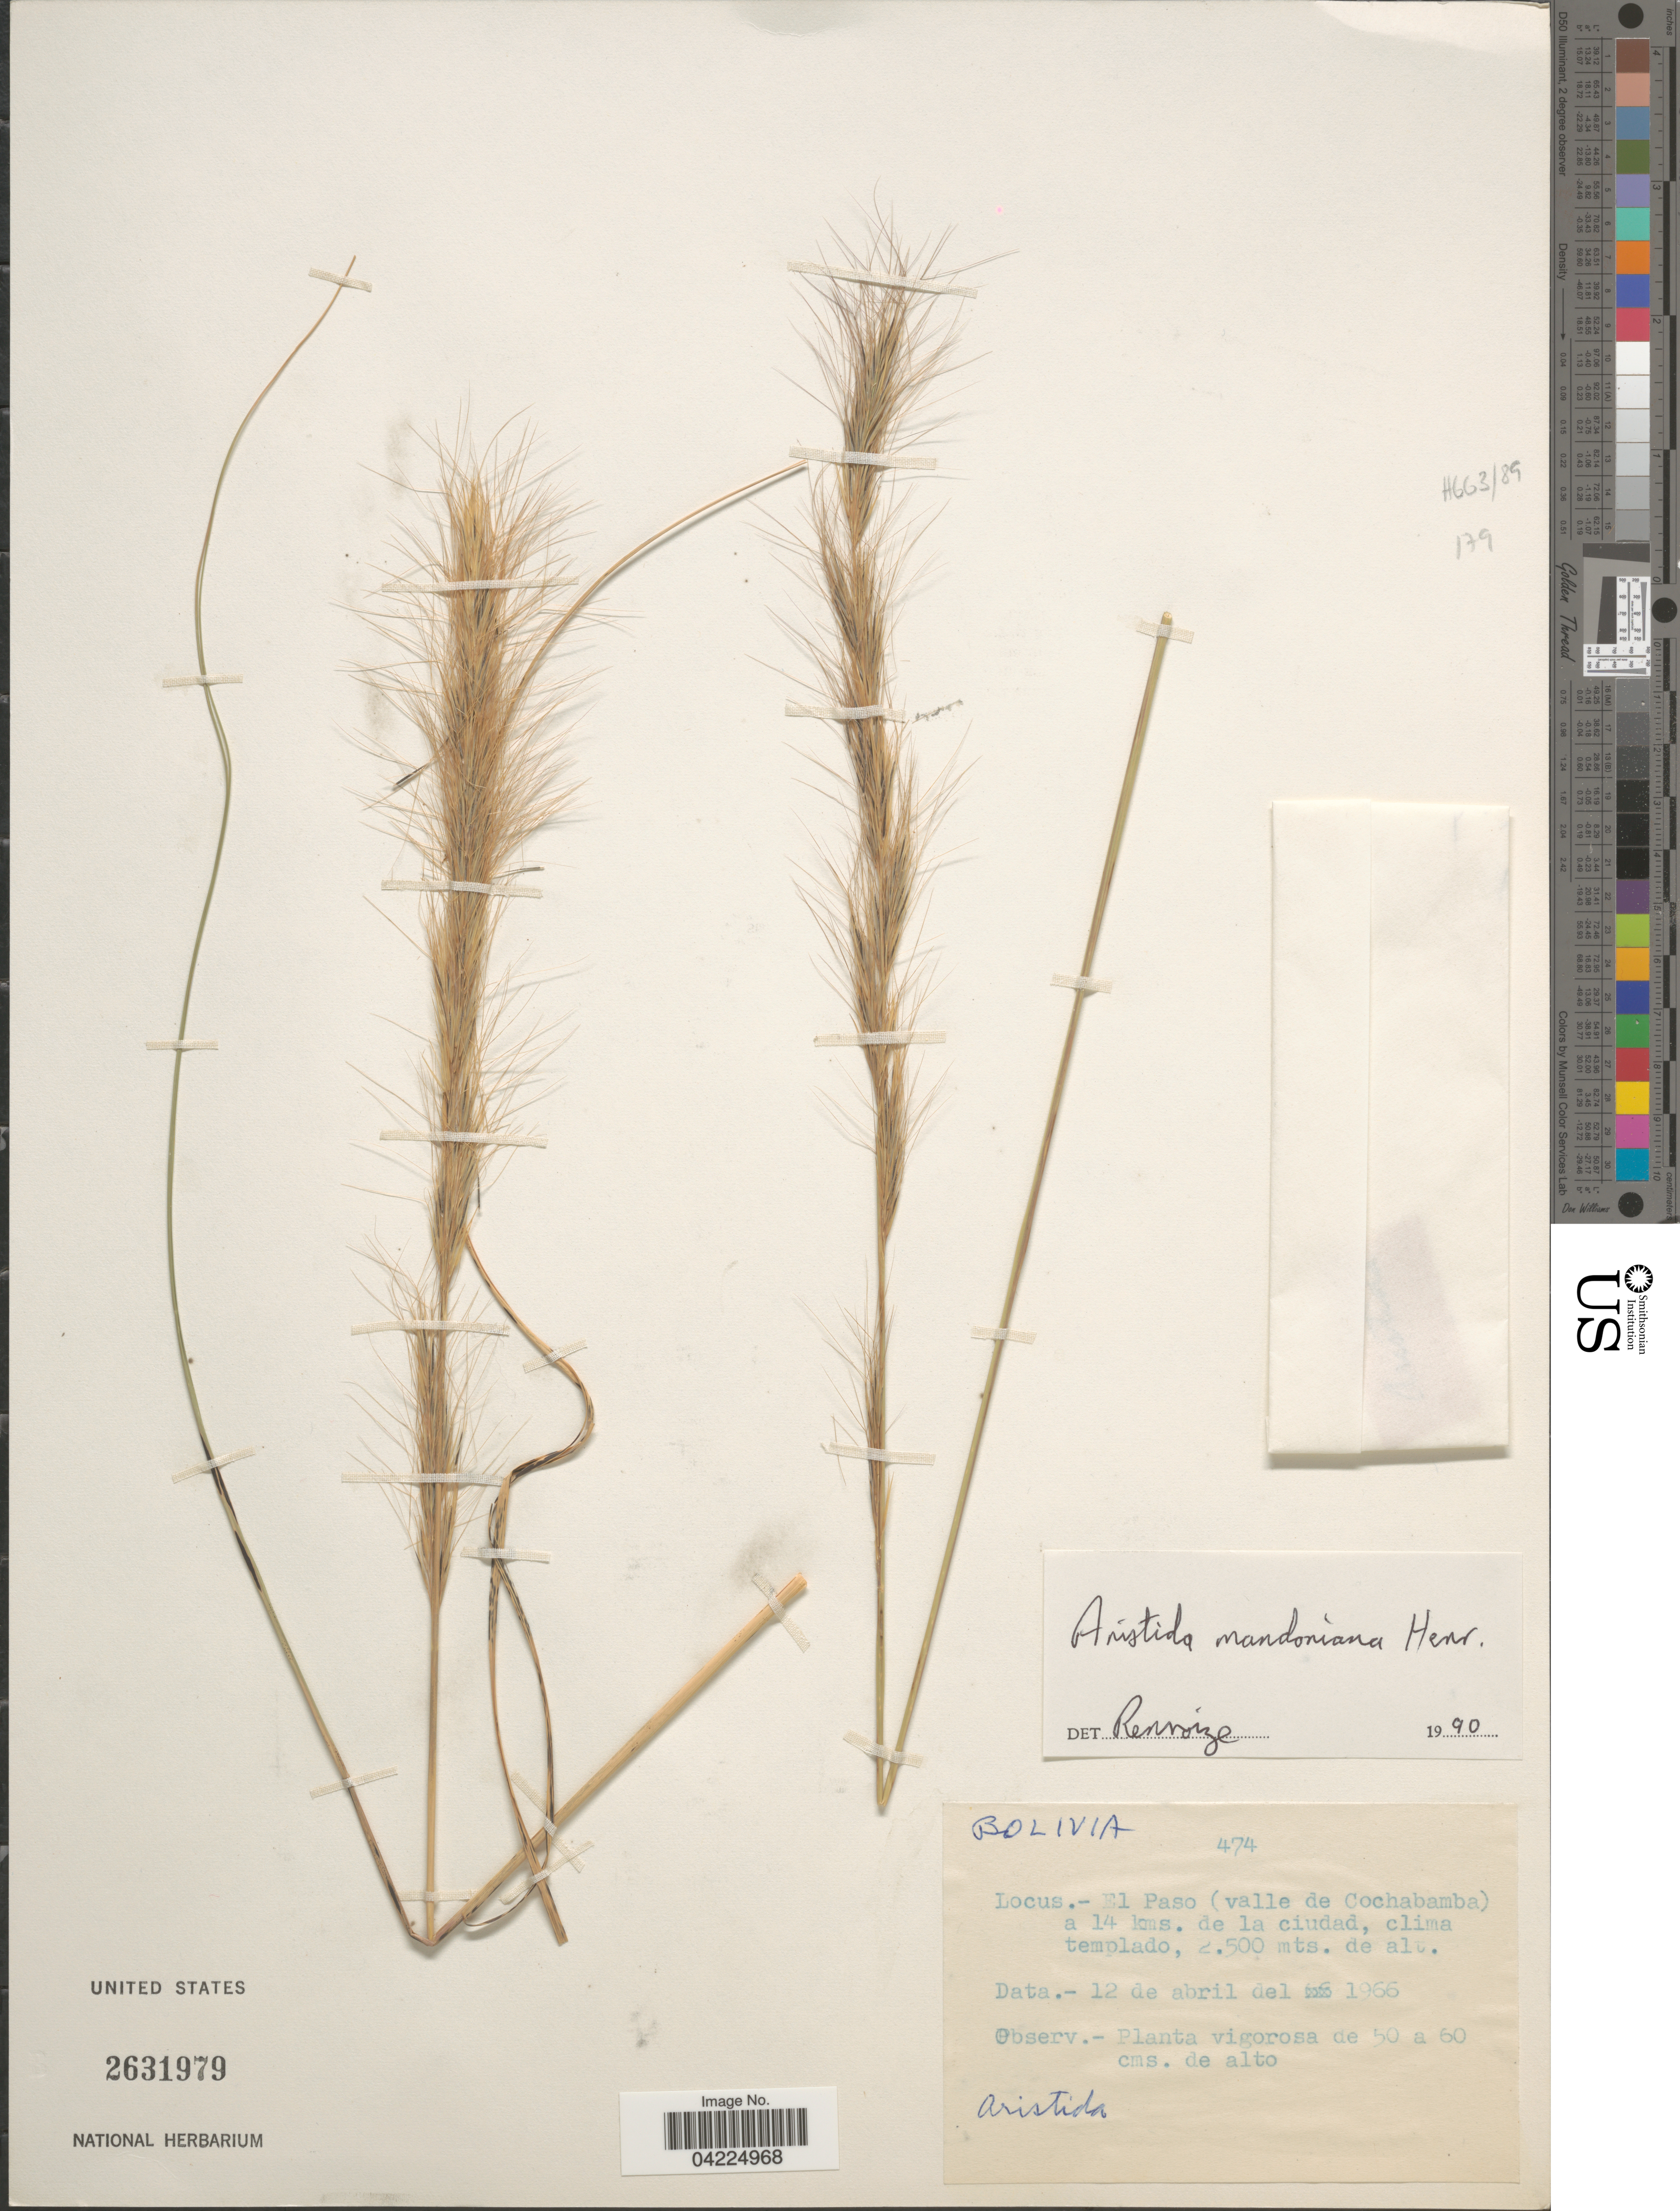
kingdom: Plantae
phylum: Tracheophyta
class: Liliopsida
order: Poales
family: Poaceae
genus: Aristida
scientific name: Aristida mandoniana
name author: Henr.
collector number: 474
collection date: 1966-04-12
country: Bolivia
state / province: Cochabamba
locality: Locus.- El Paso (valle de Cochabamba) a 14 kms. de la ciudad, clima templado.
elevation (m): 2500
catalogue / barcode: US 2631979